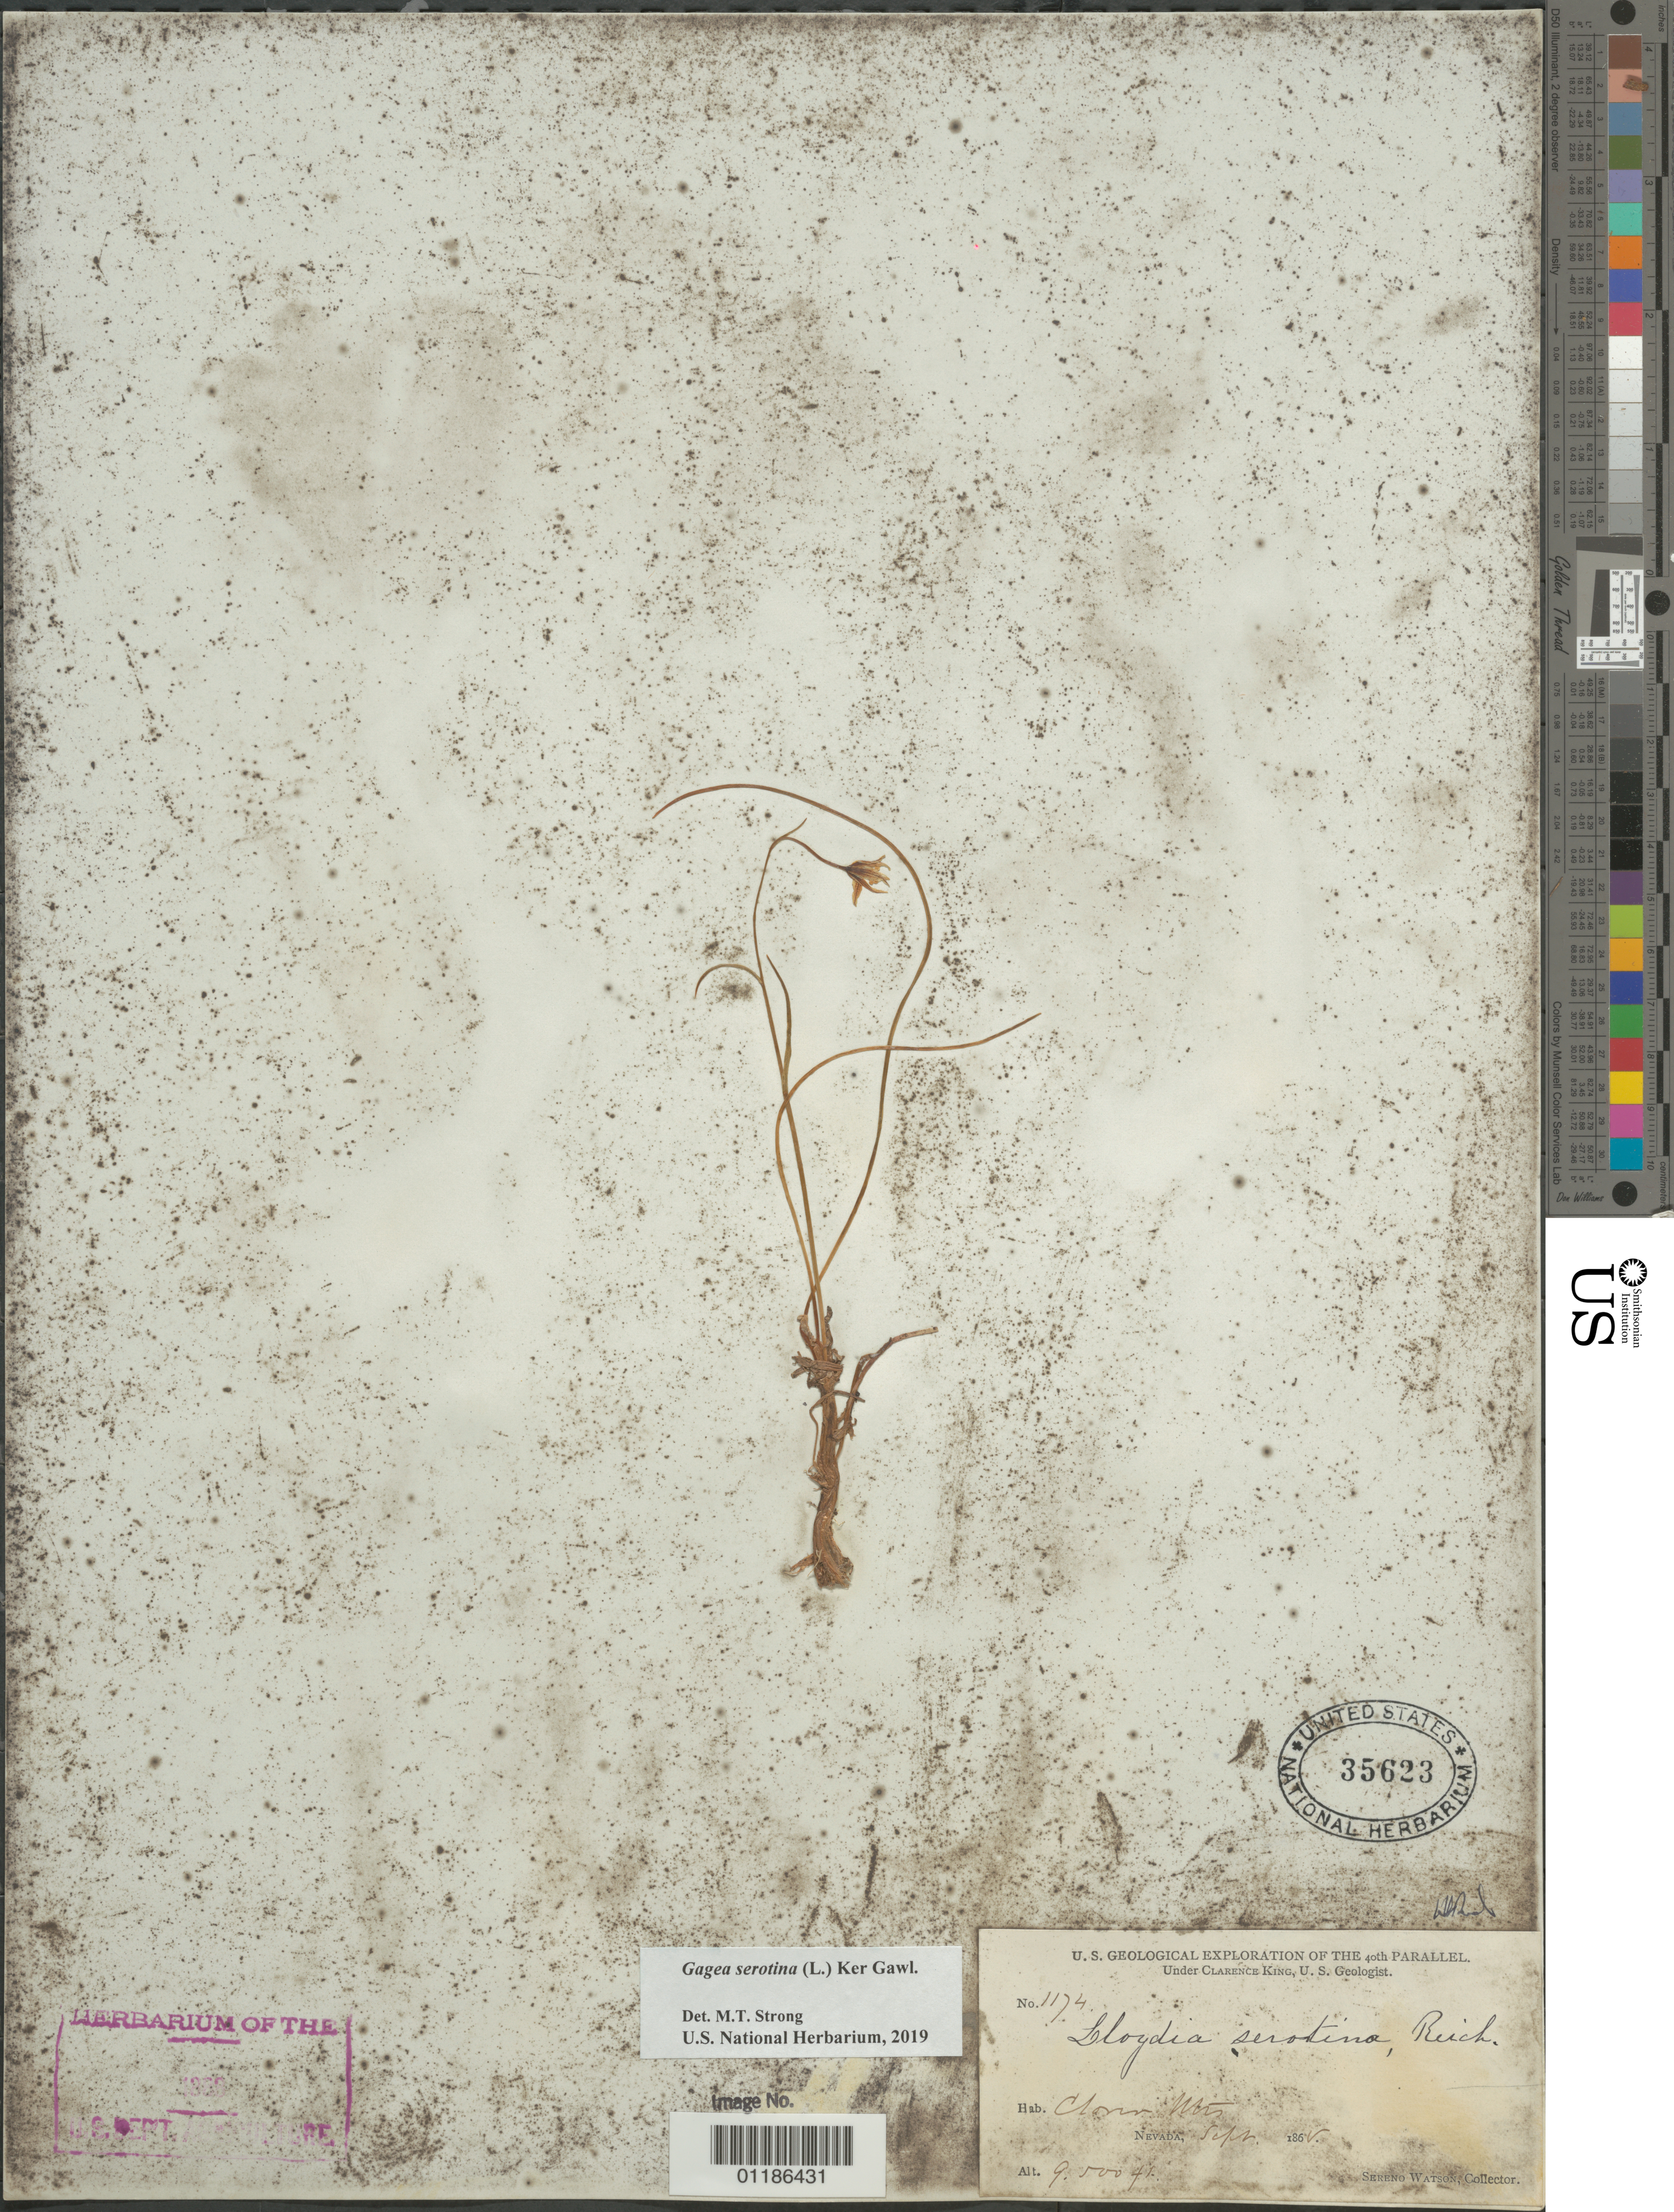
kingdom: Plantae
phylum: Tracheophyta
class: Liliopsida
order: Liliales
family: Liliaceae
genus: Gagea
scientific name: Gagea serotina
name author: (L.) Ker Gawl.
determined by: Strong, Mark T., (BOT), Smithsonian Institution - National Museum of Natural History (UNITED STATES)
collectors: S. Watson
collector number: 1174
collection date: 1868-09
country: United States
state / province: Nevada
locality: Clover Mountains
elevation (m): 2896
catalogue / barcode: US 35623